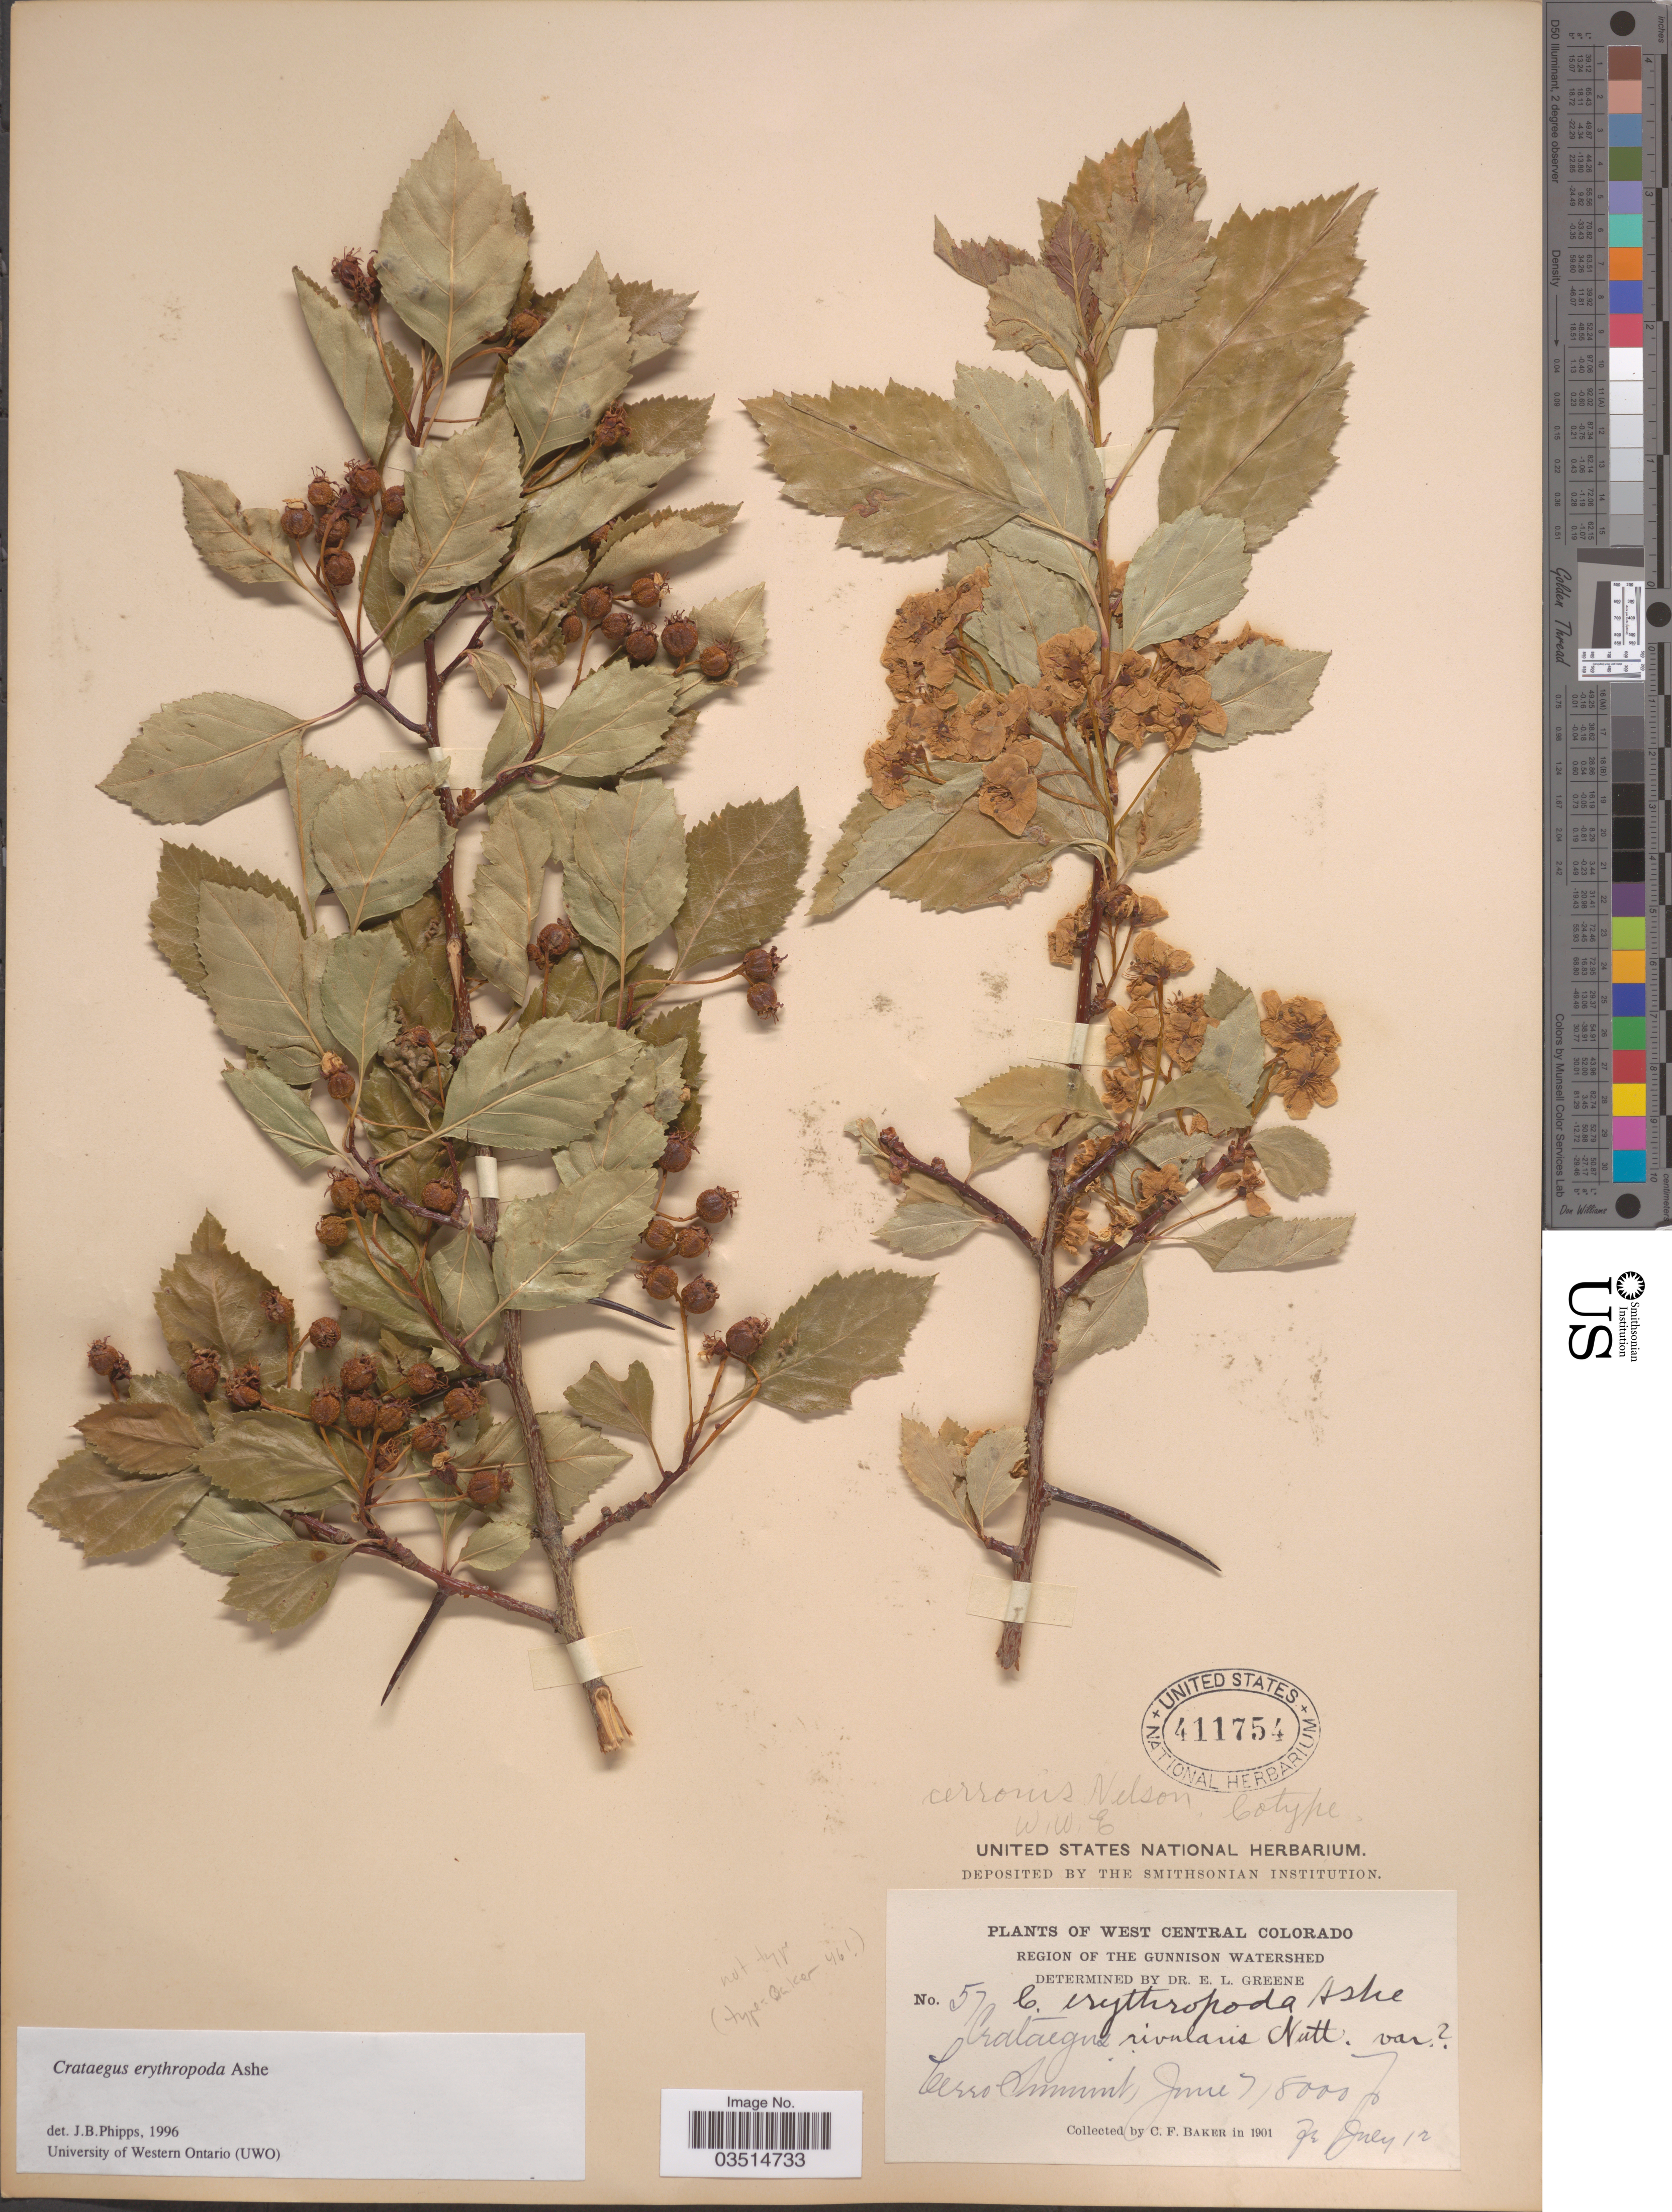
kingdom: Plantae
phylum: Tracheophyta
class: Magnoliopsida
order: Rosales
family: Rosaceae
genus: Crataegus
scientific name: Crataegus erythropoda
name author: Ashe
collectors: C. F. Baker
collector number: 57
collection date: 1901-06-07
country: United States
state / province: Colorado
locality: West Central Colorado. The Gunnison Watershed. Cerro Summit.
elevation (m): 2438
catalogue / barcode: US 411754